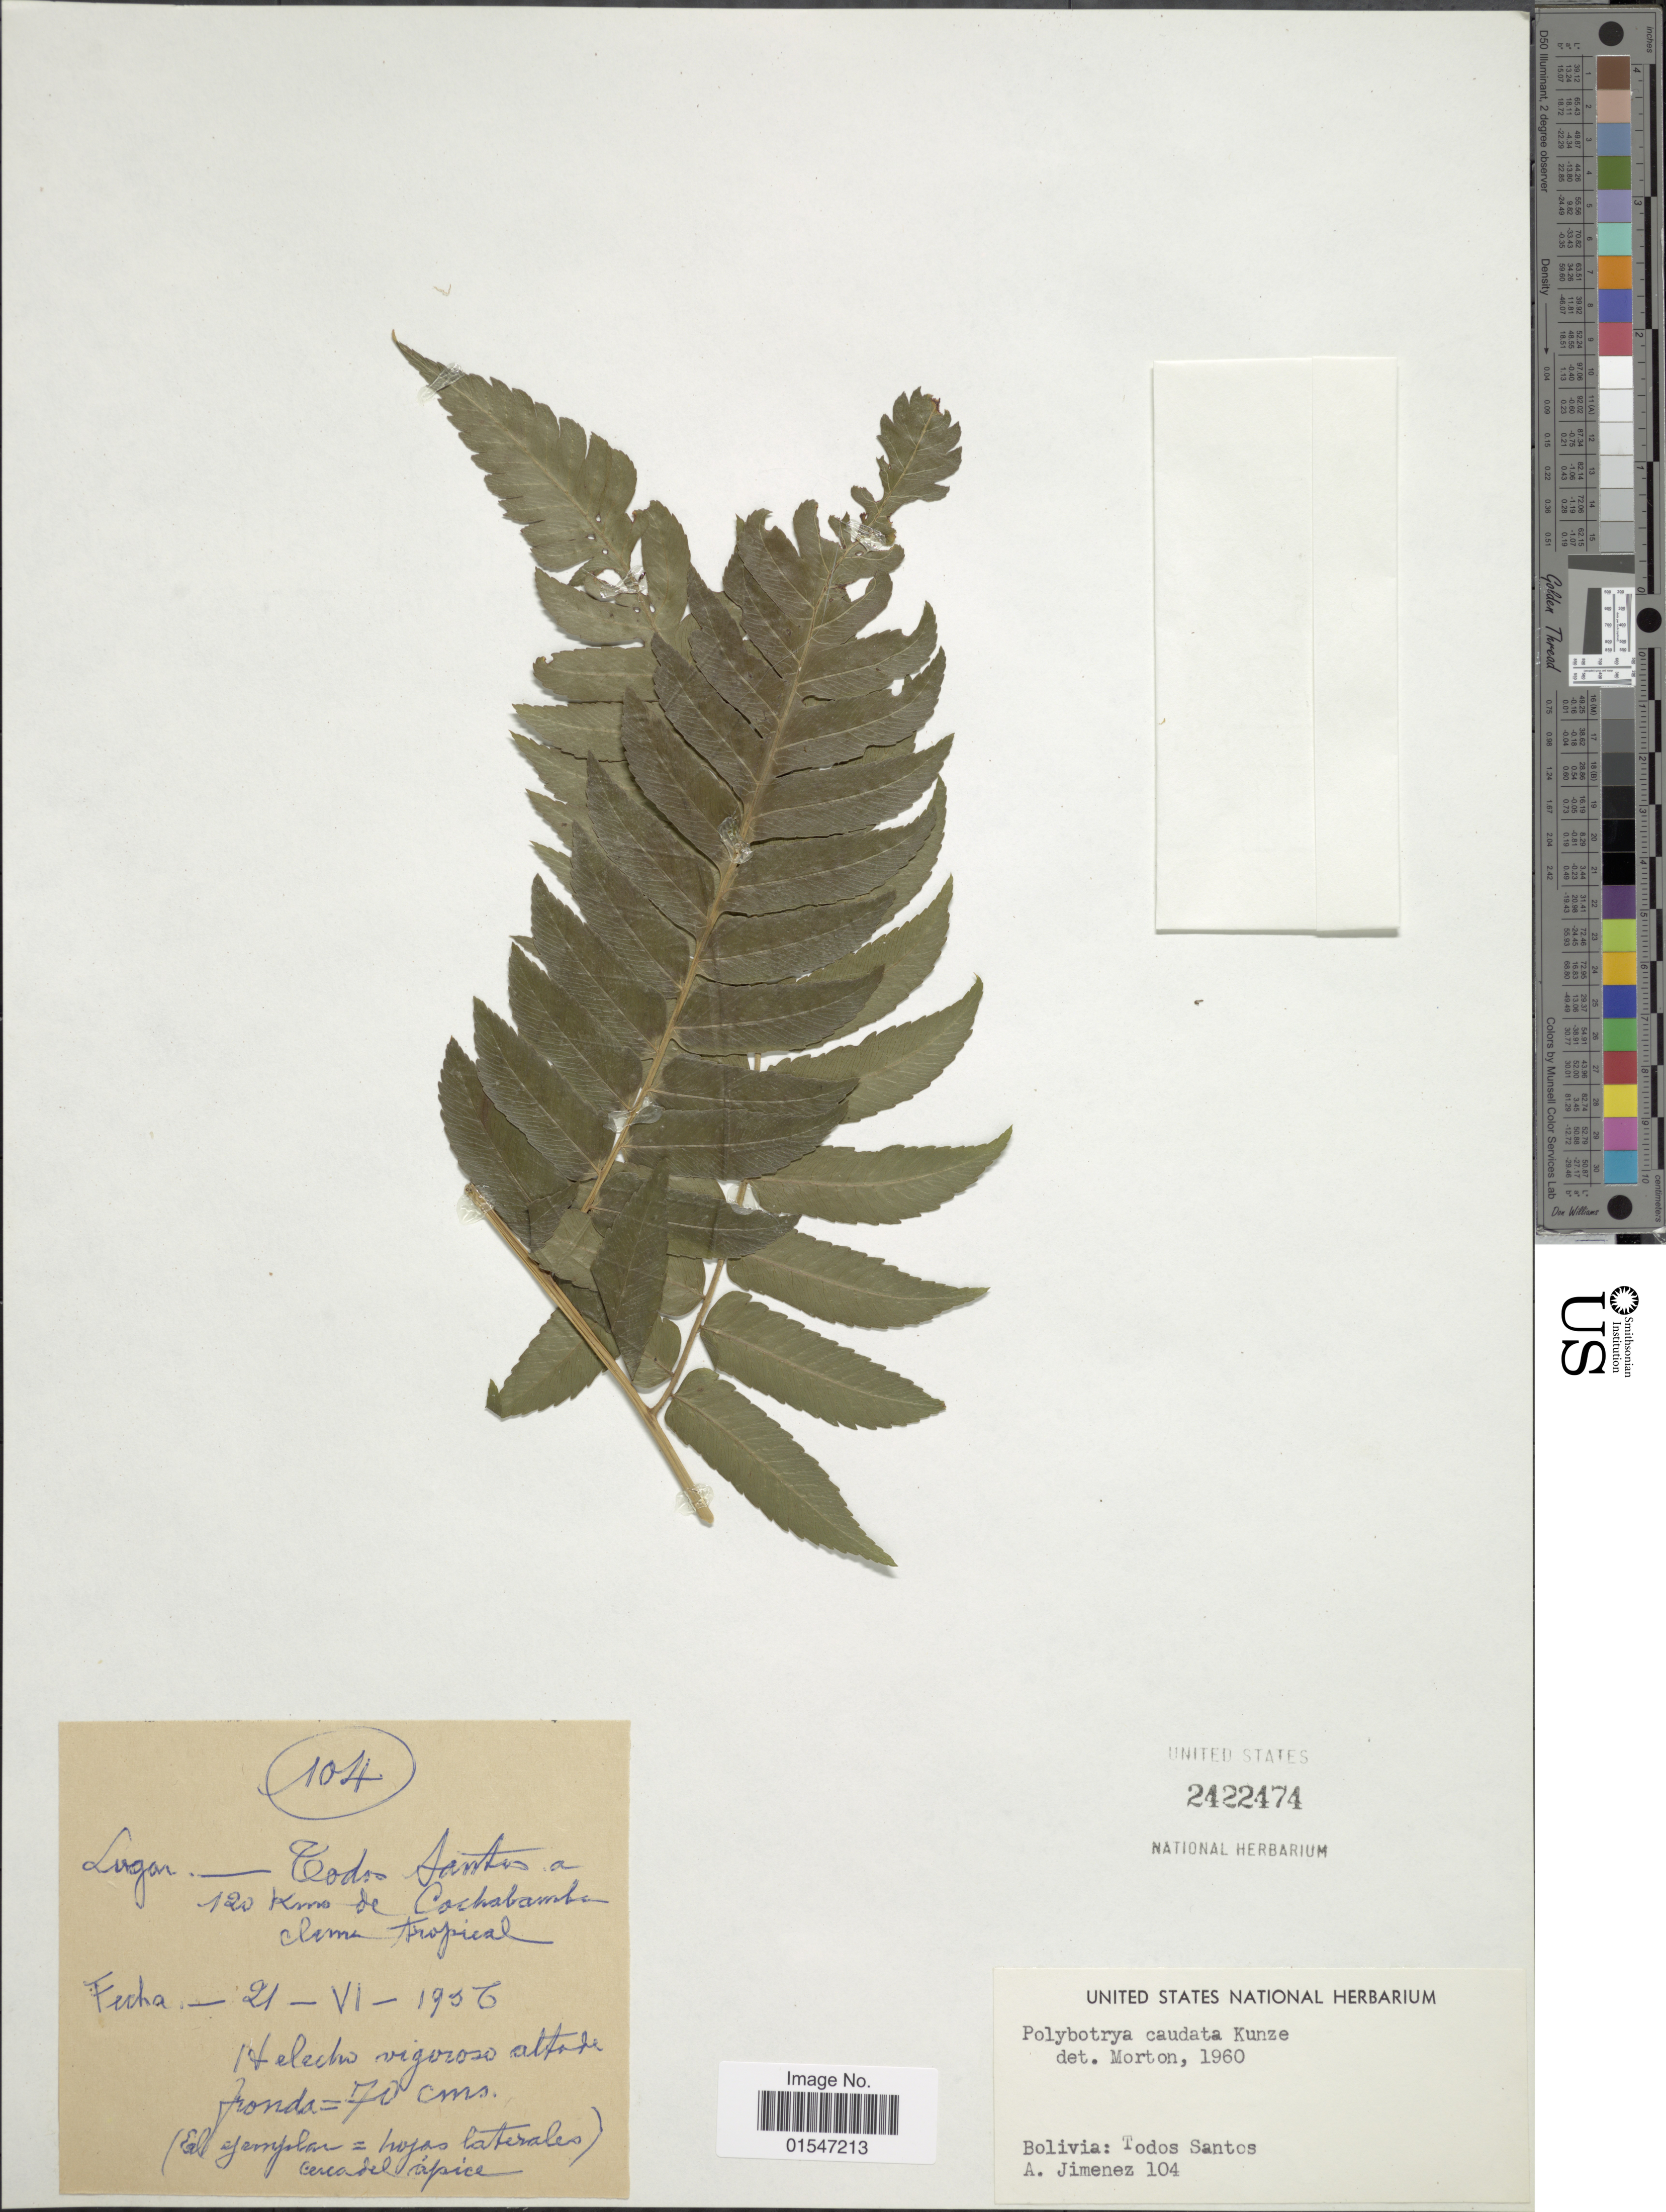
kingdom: Plantae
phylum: Tracheophyta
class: Polypodiopsida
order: Polypodiales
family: Dryopteridaceae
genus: Polybotrya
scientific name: Polybotrya caudata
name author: Kunze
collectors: A. Jimenez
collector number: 104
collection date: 1906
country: Bolivia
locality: Todos Santos a 120 km de Cochamabo clama tropical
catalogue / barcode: US 2422474